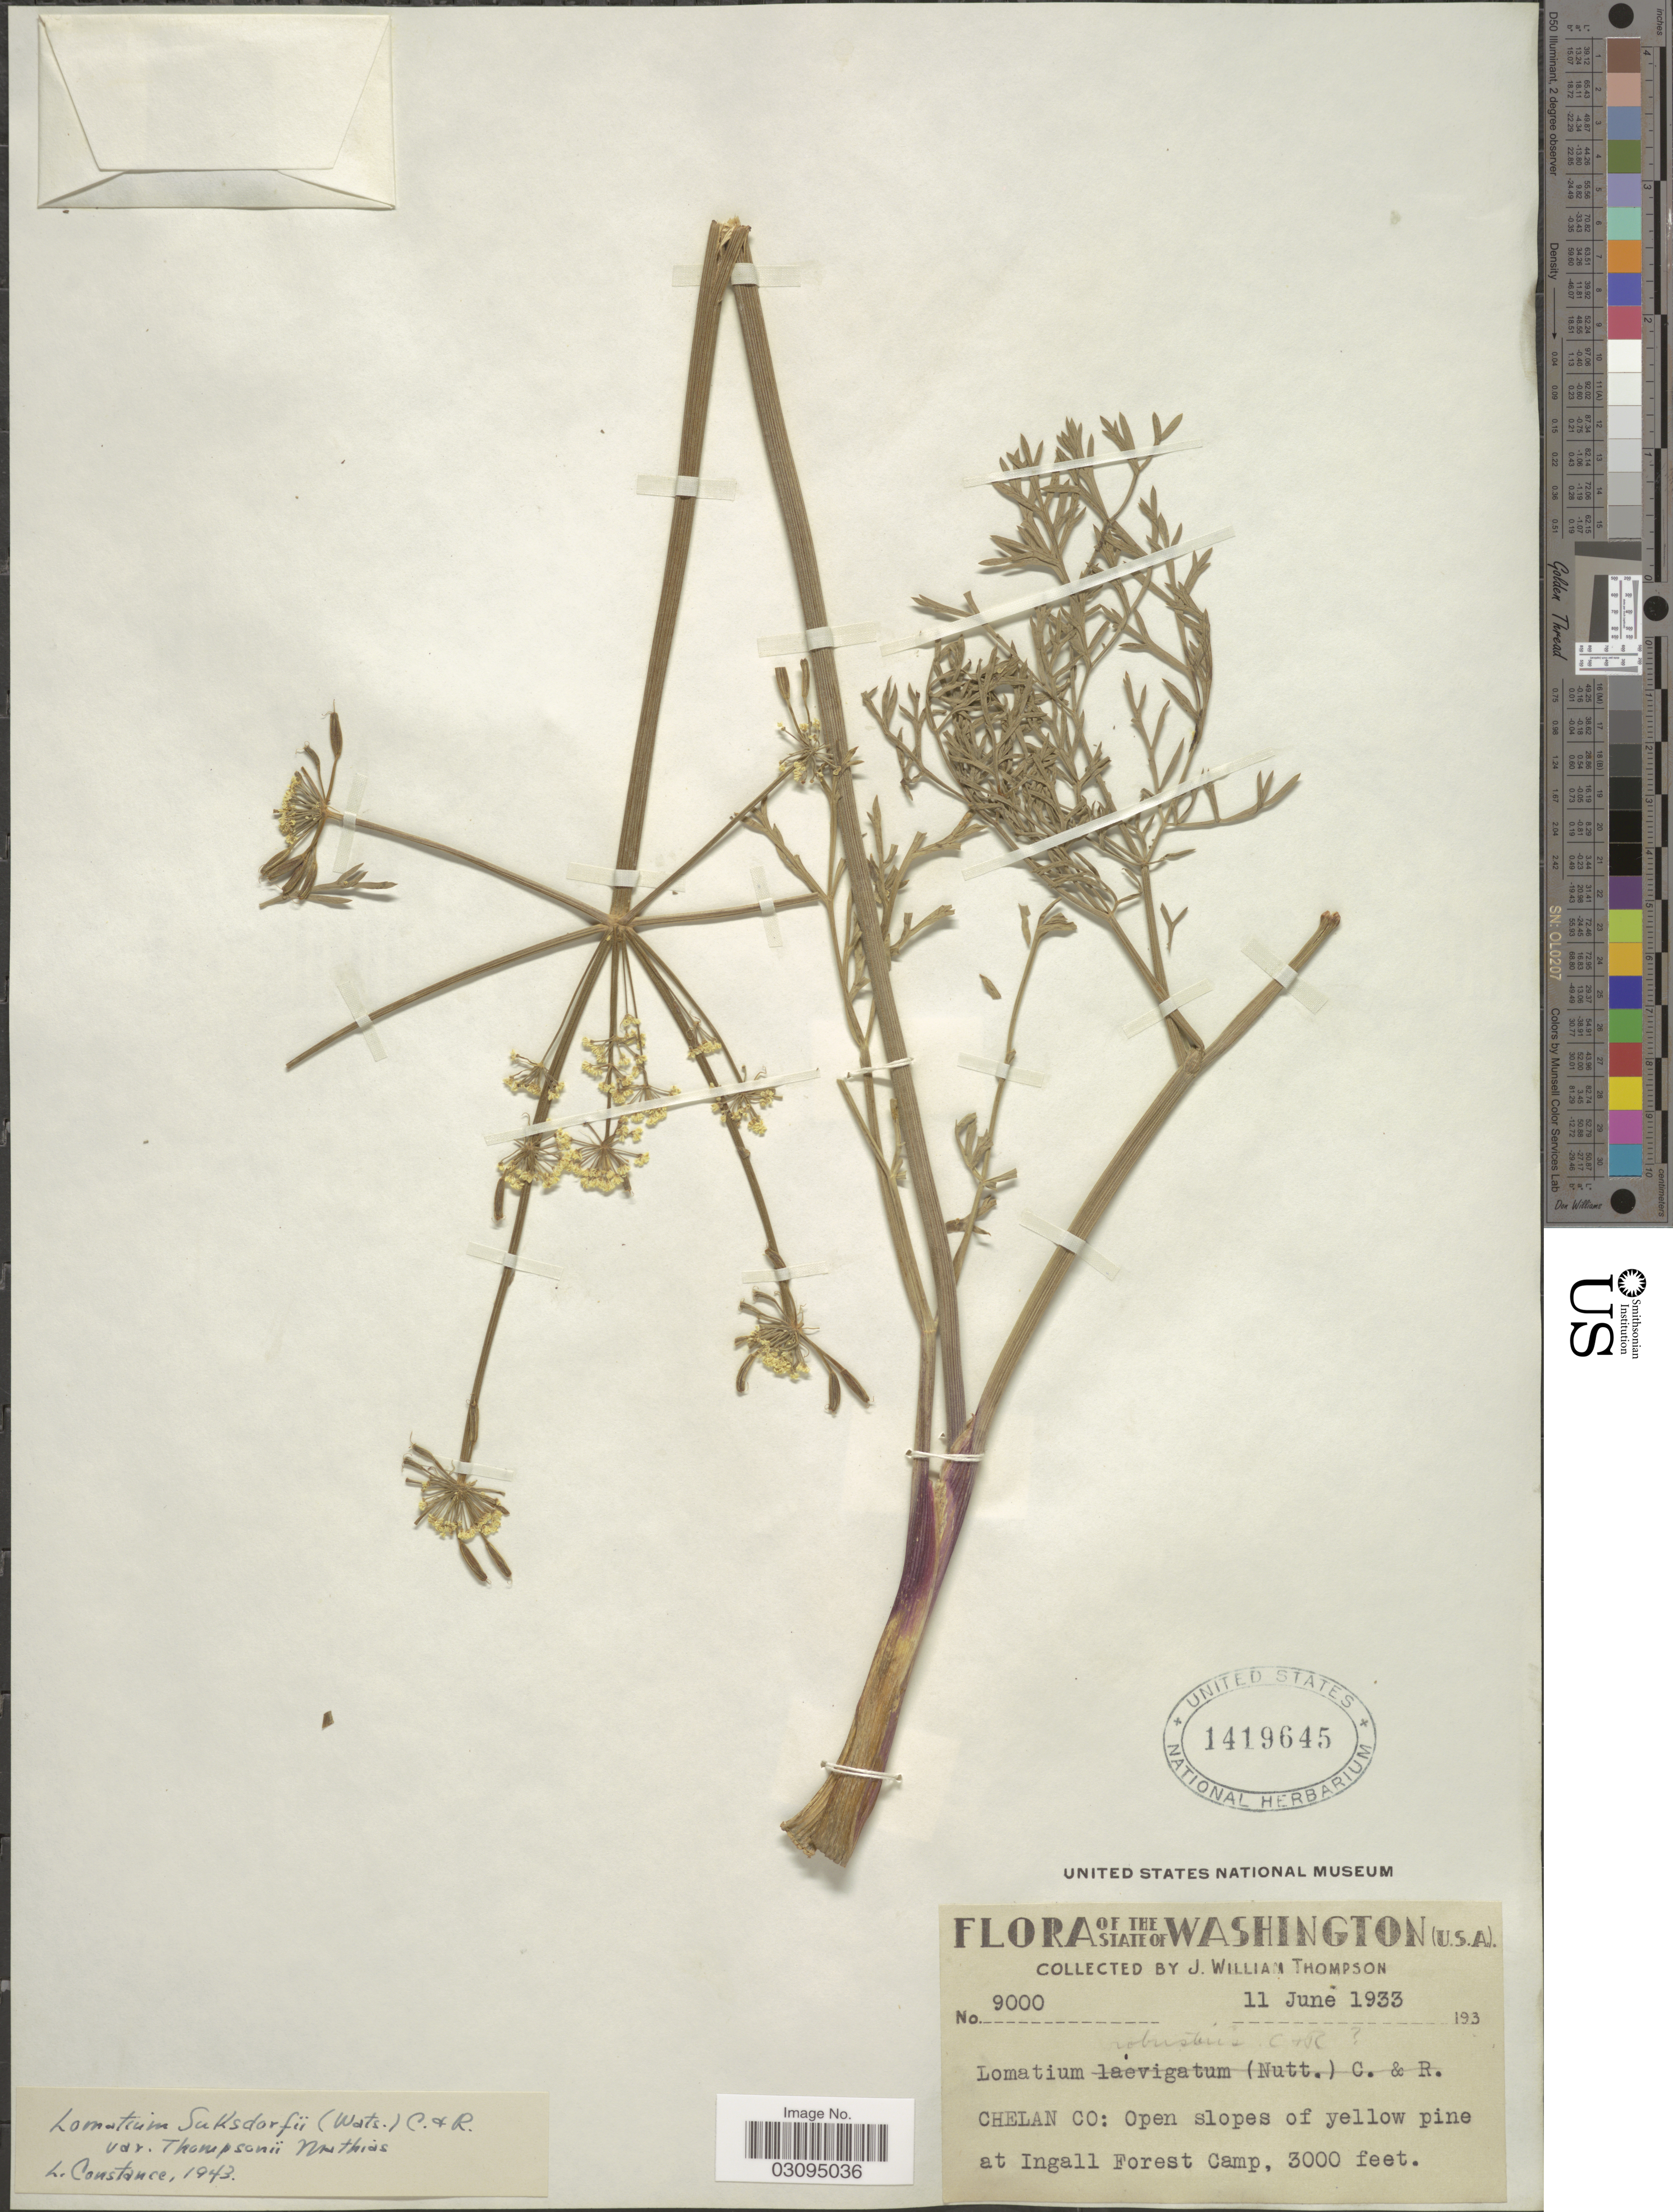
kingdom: Plantae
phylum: Tracheophyta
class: Magnoliopsida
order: Apiales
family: Apiaceae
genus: Lomatium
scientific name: Lomatium suksdorfii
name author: (S. Watson) J.M. Coult. & Rose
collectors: J. W. Thompson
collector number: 9000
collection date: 1933-06-11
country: United States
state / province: Washington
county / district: Chelan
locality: Chelan Co: Open slopes of yellow pine at Ingall Forest Camp.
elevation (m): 914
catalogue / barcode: US 1419645